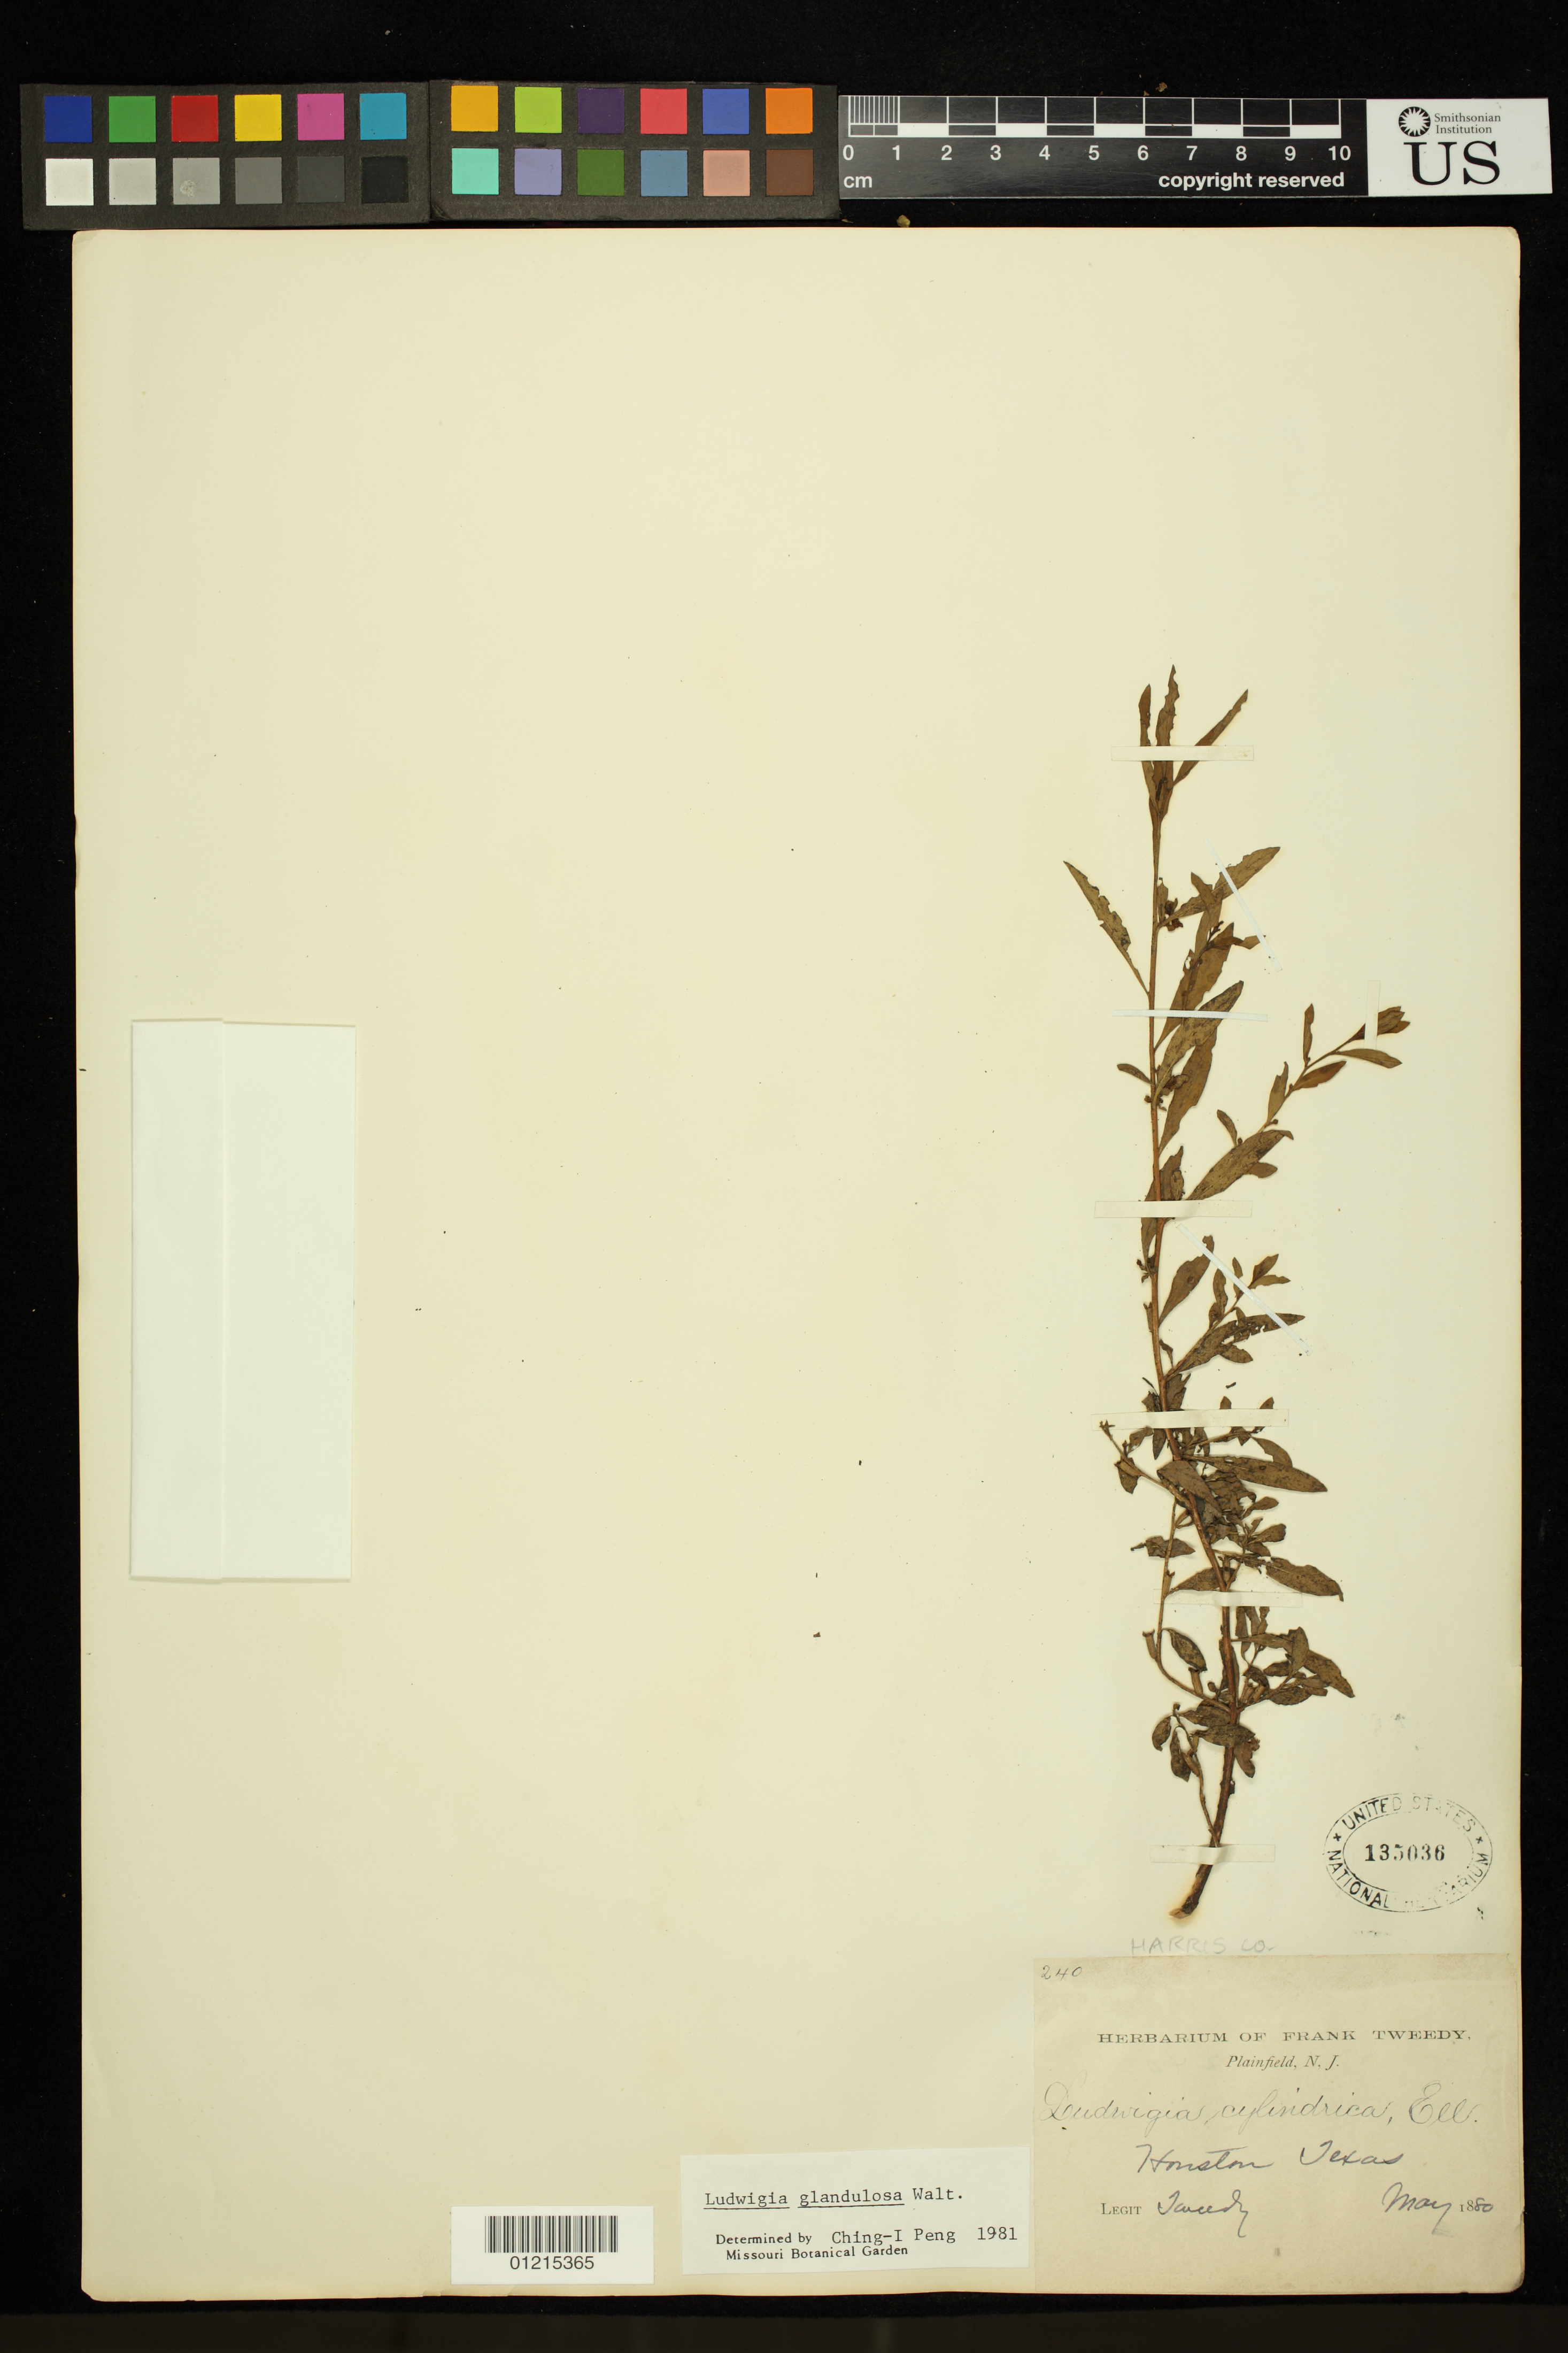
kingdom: Plantae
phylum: Tracheophyta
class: Magnoliopsida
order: Myrtales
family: Onagraceae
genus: Ludwigia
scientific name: Ludwigia glandulosa subsp. glandulosa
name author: Walter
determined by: Wagner, W. L., (BOT), Smithsonian Institution - National Museum of Natural History (UNITED STATES)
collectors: F. Tweedy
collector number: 240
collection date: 1880-05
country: United States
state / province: Texas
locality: Houston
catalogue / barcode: US 135036